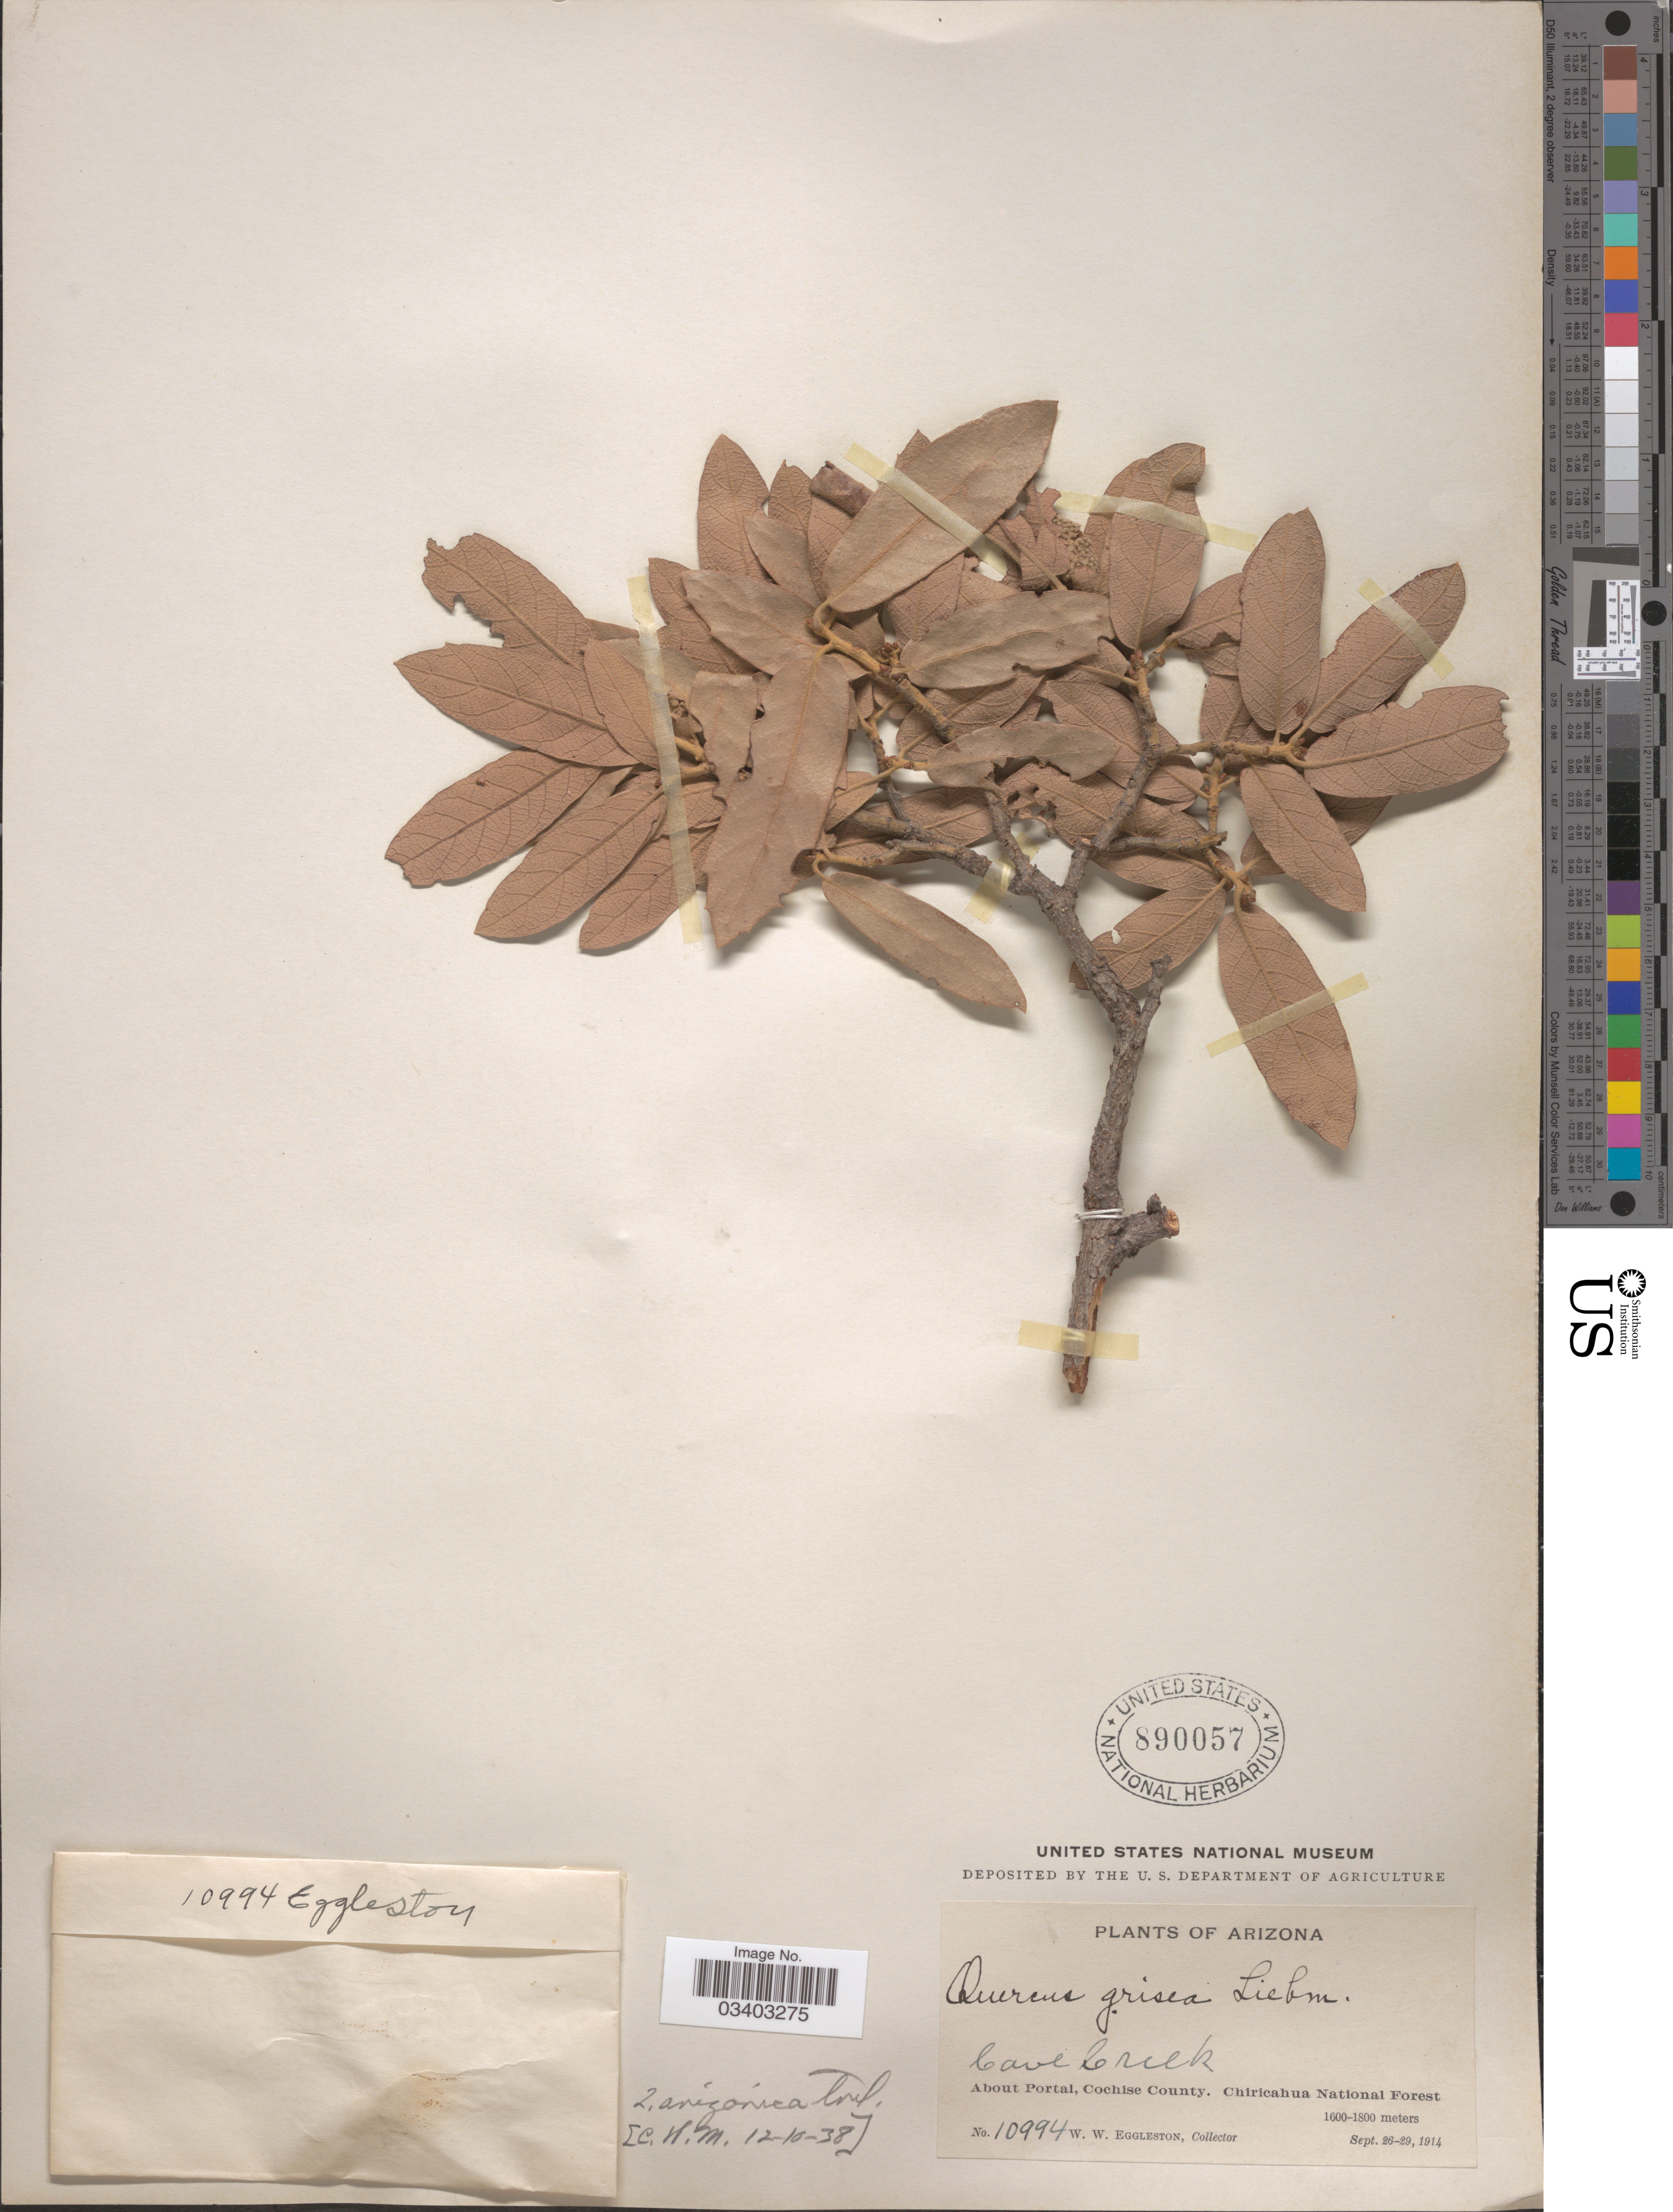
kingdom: Plantae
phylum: Tracheophyta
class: Magnoliopsida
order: Fagales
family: Fagaceae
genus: Quercus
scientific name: Quercus arizonica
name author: Sarg.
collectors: W. W. Eggleston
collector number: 10994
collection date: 1914-09-26/1914-09-29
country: United States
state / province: Arizona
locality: Cave Creek. About Portal, Cochise County, Chiricahua National Forest.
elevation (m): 1600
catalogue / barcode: US 890057